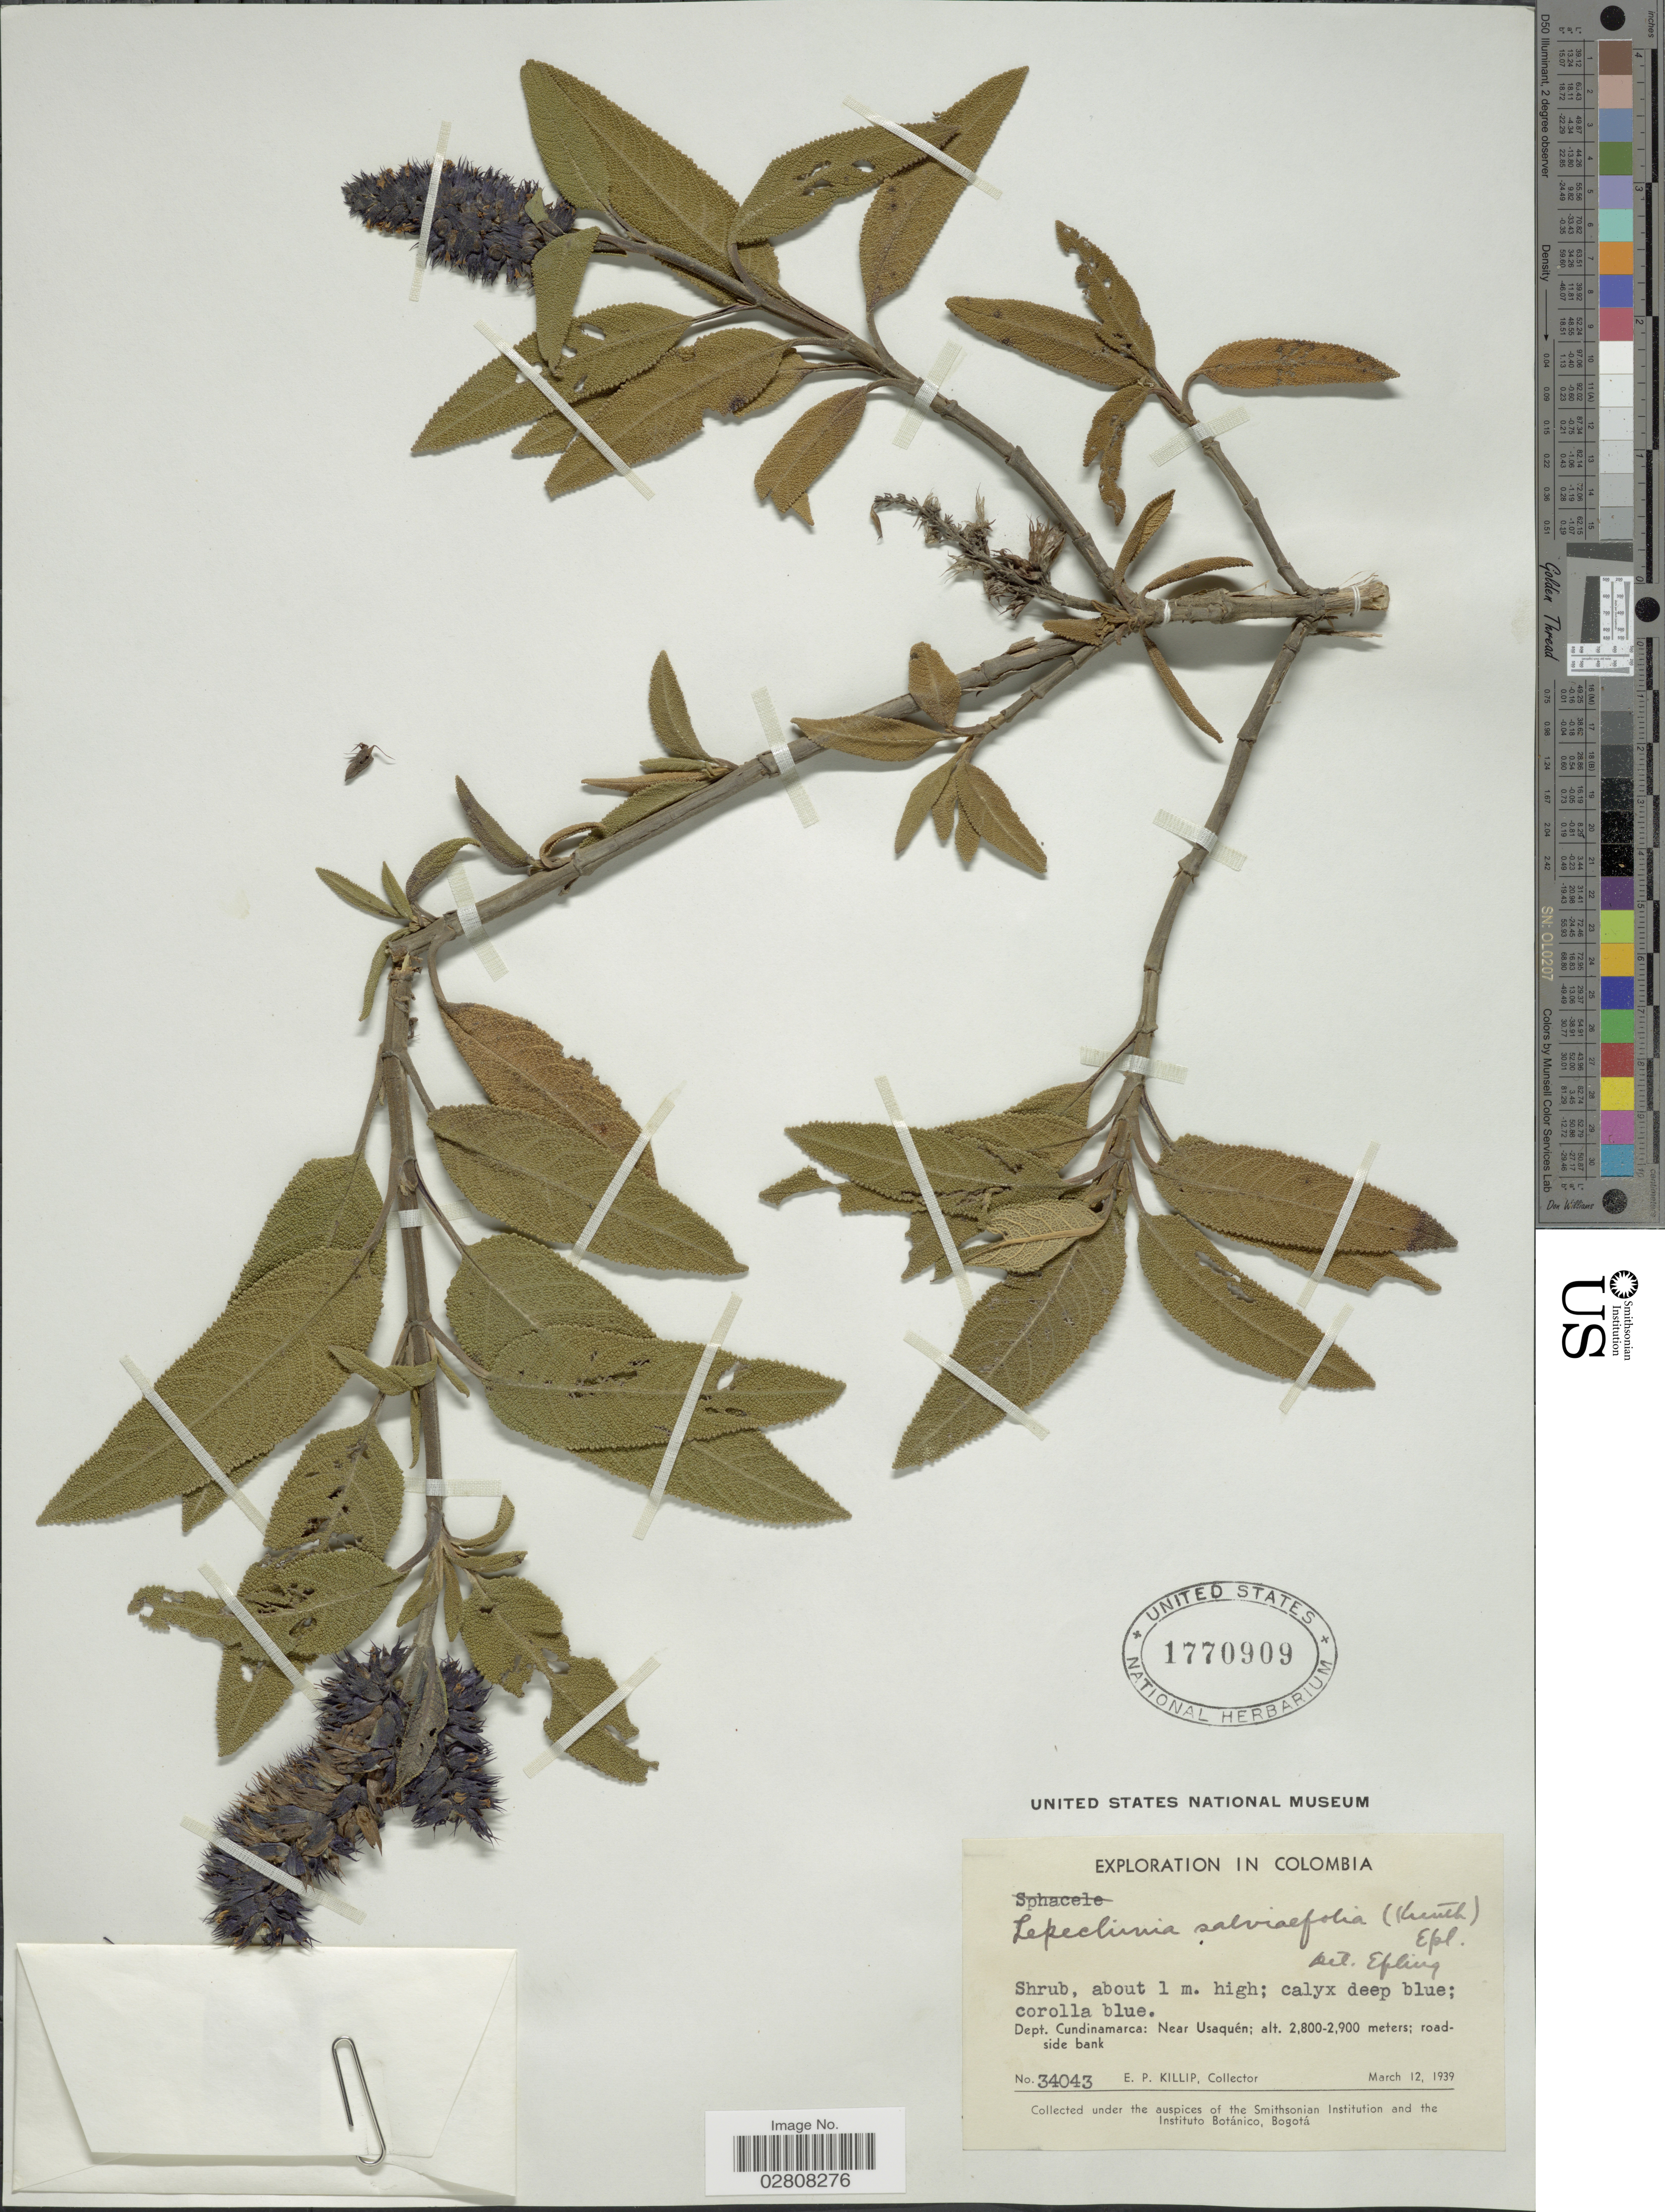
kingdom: Plantae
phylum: Tracheophyta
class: Magnoliopsida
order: Lamiales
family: Lamiaceae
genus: Lepechinia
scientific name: Lepechinia salviifolia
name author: (Kunth) Epling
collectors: E. P. Killip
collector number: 34043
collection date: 1939-03-12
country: Colombia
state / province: Cundinamarca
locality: Dept. Cundinamarca: Near Usaquén.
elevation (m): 2800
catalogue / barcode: US 1770909